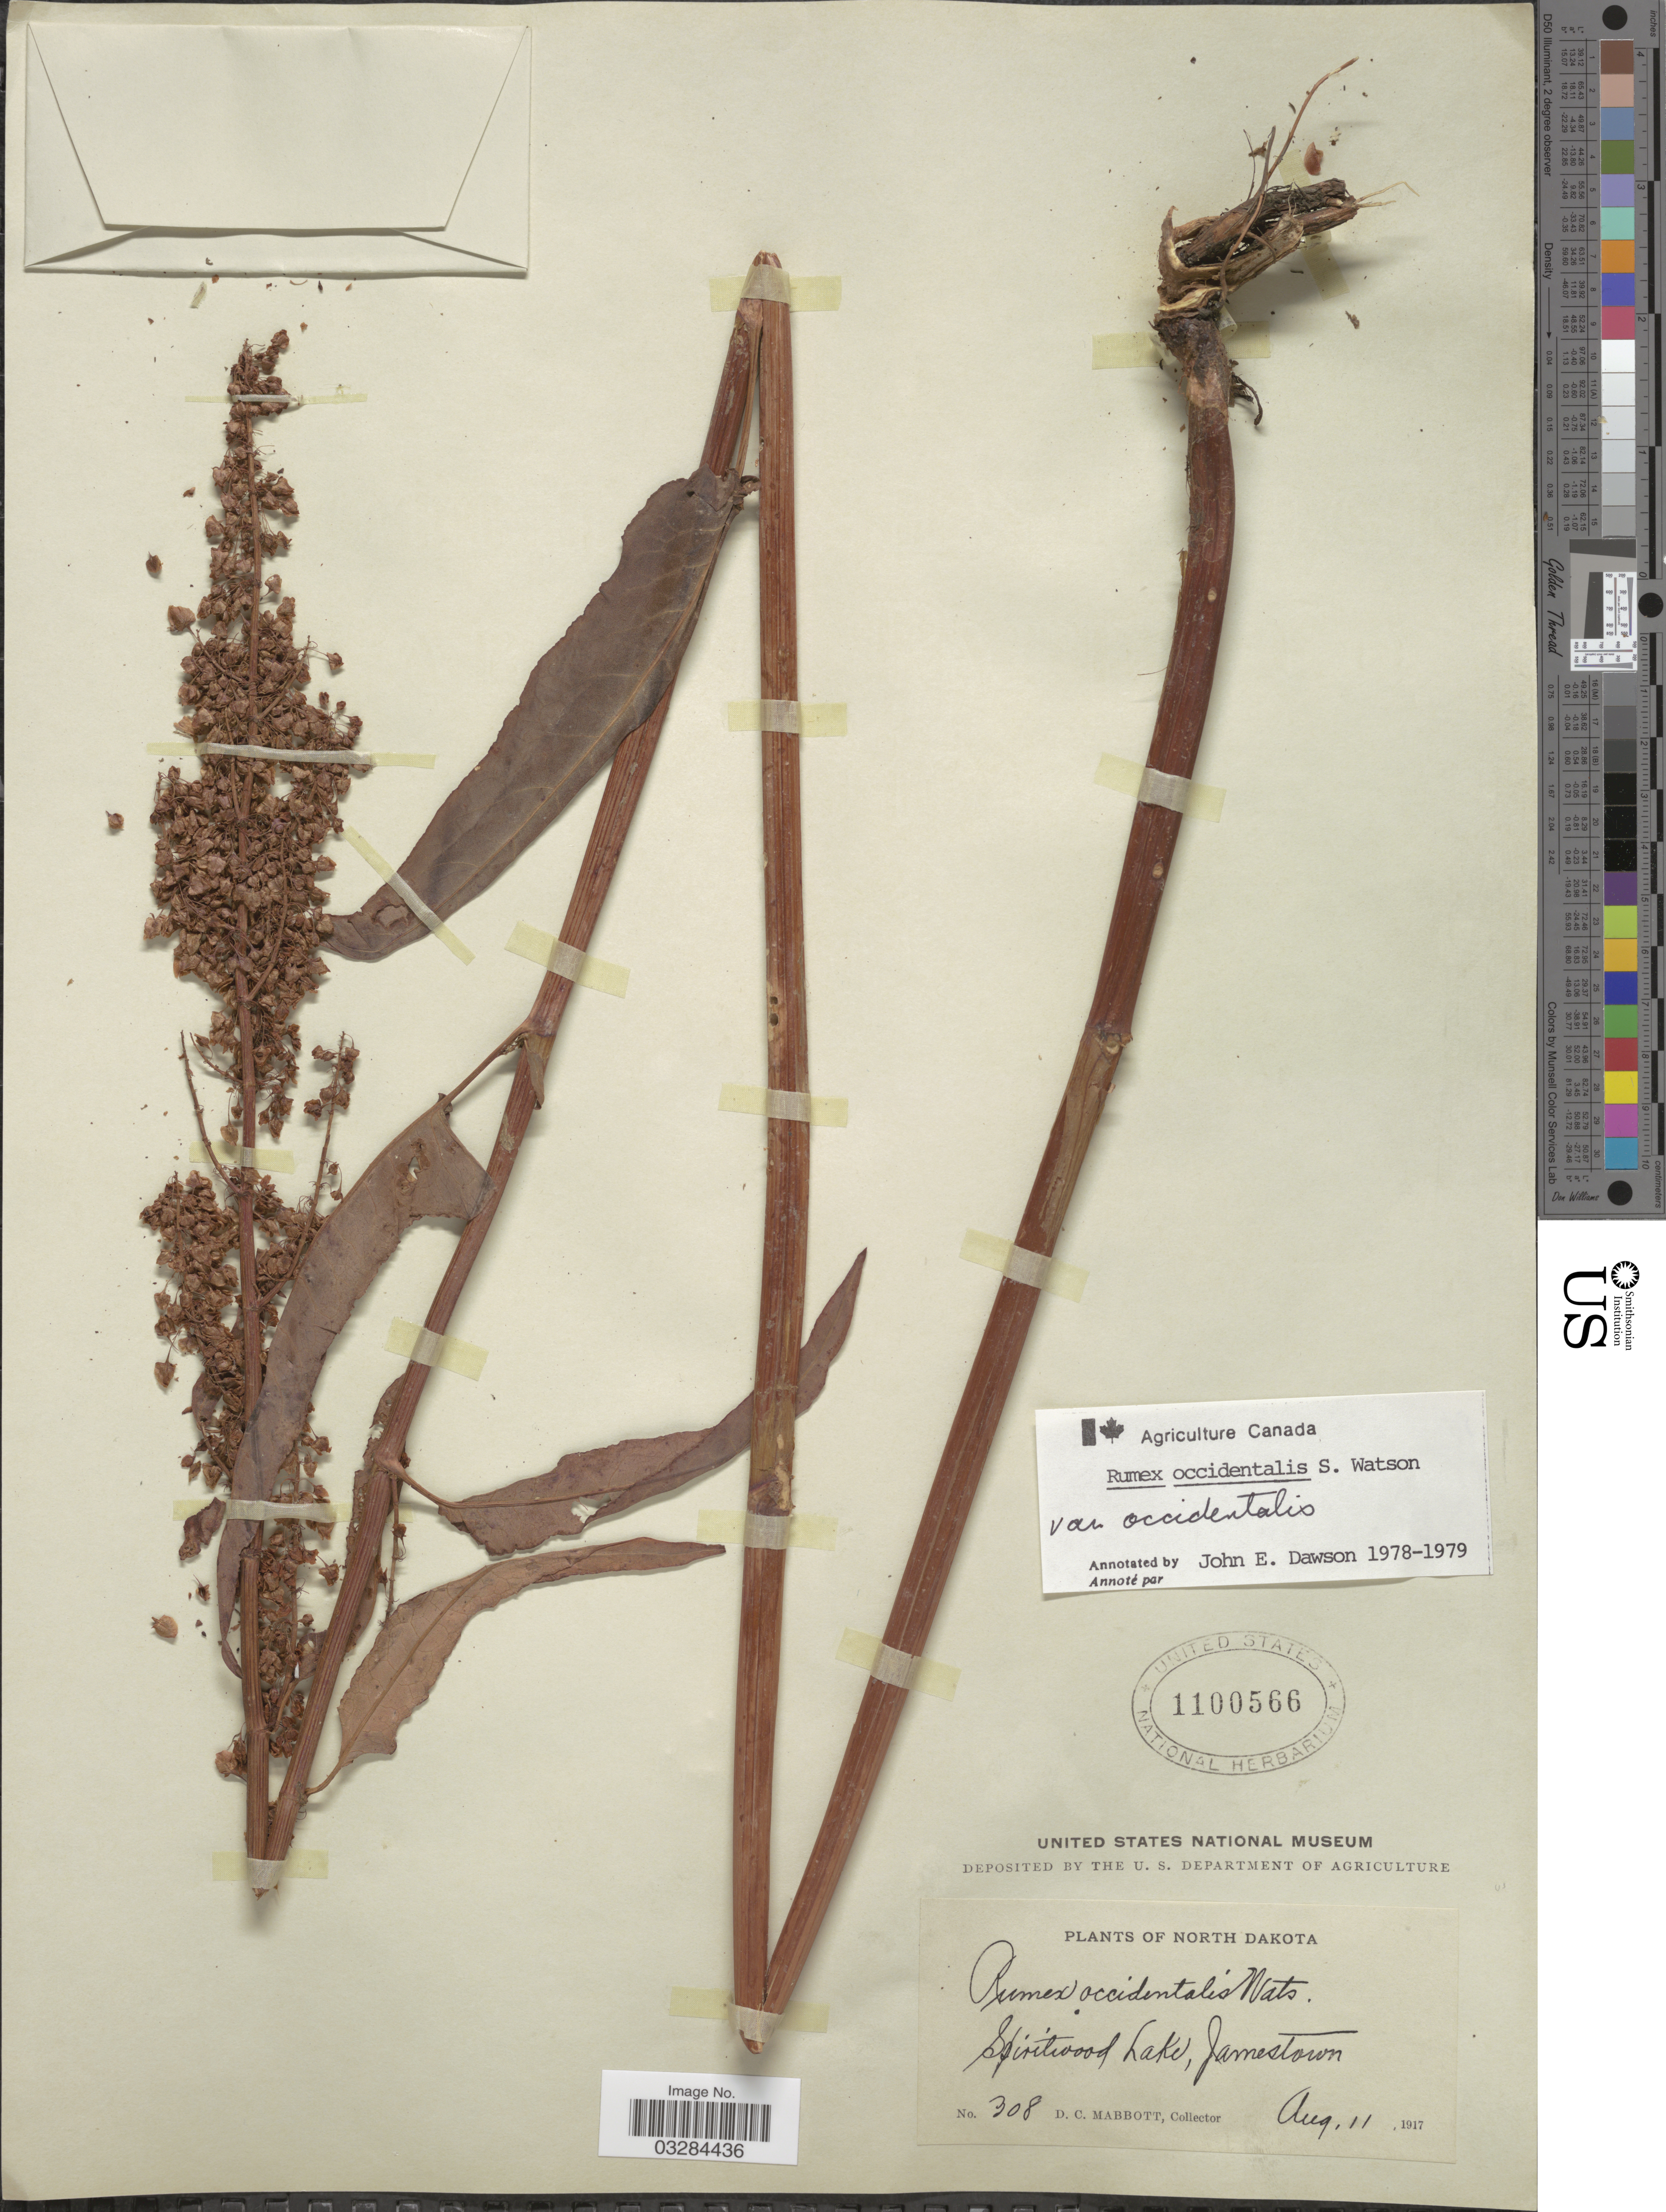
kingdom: Plantae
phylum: Tracheophyta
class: Magnoliopsida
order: Caryophyllales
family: Polygonaceae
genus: Rumex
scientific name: Rumex occidentalis var. occidentalis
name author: S. Watson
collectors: D. Mabbott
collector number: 308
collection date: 1917-08-11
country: United States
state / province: North Dakota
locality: Spiritwood Lake, Jamestown.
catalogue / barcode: US 1100566